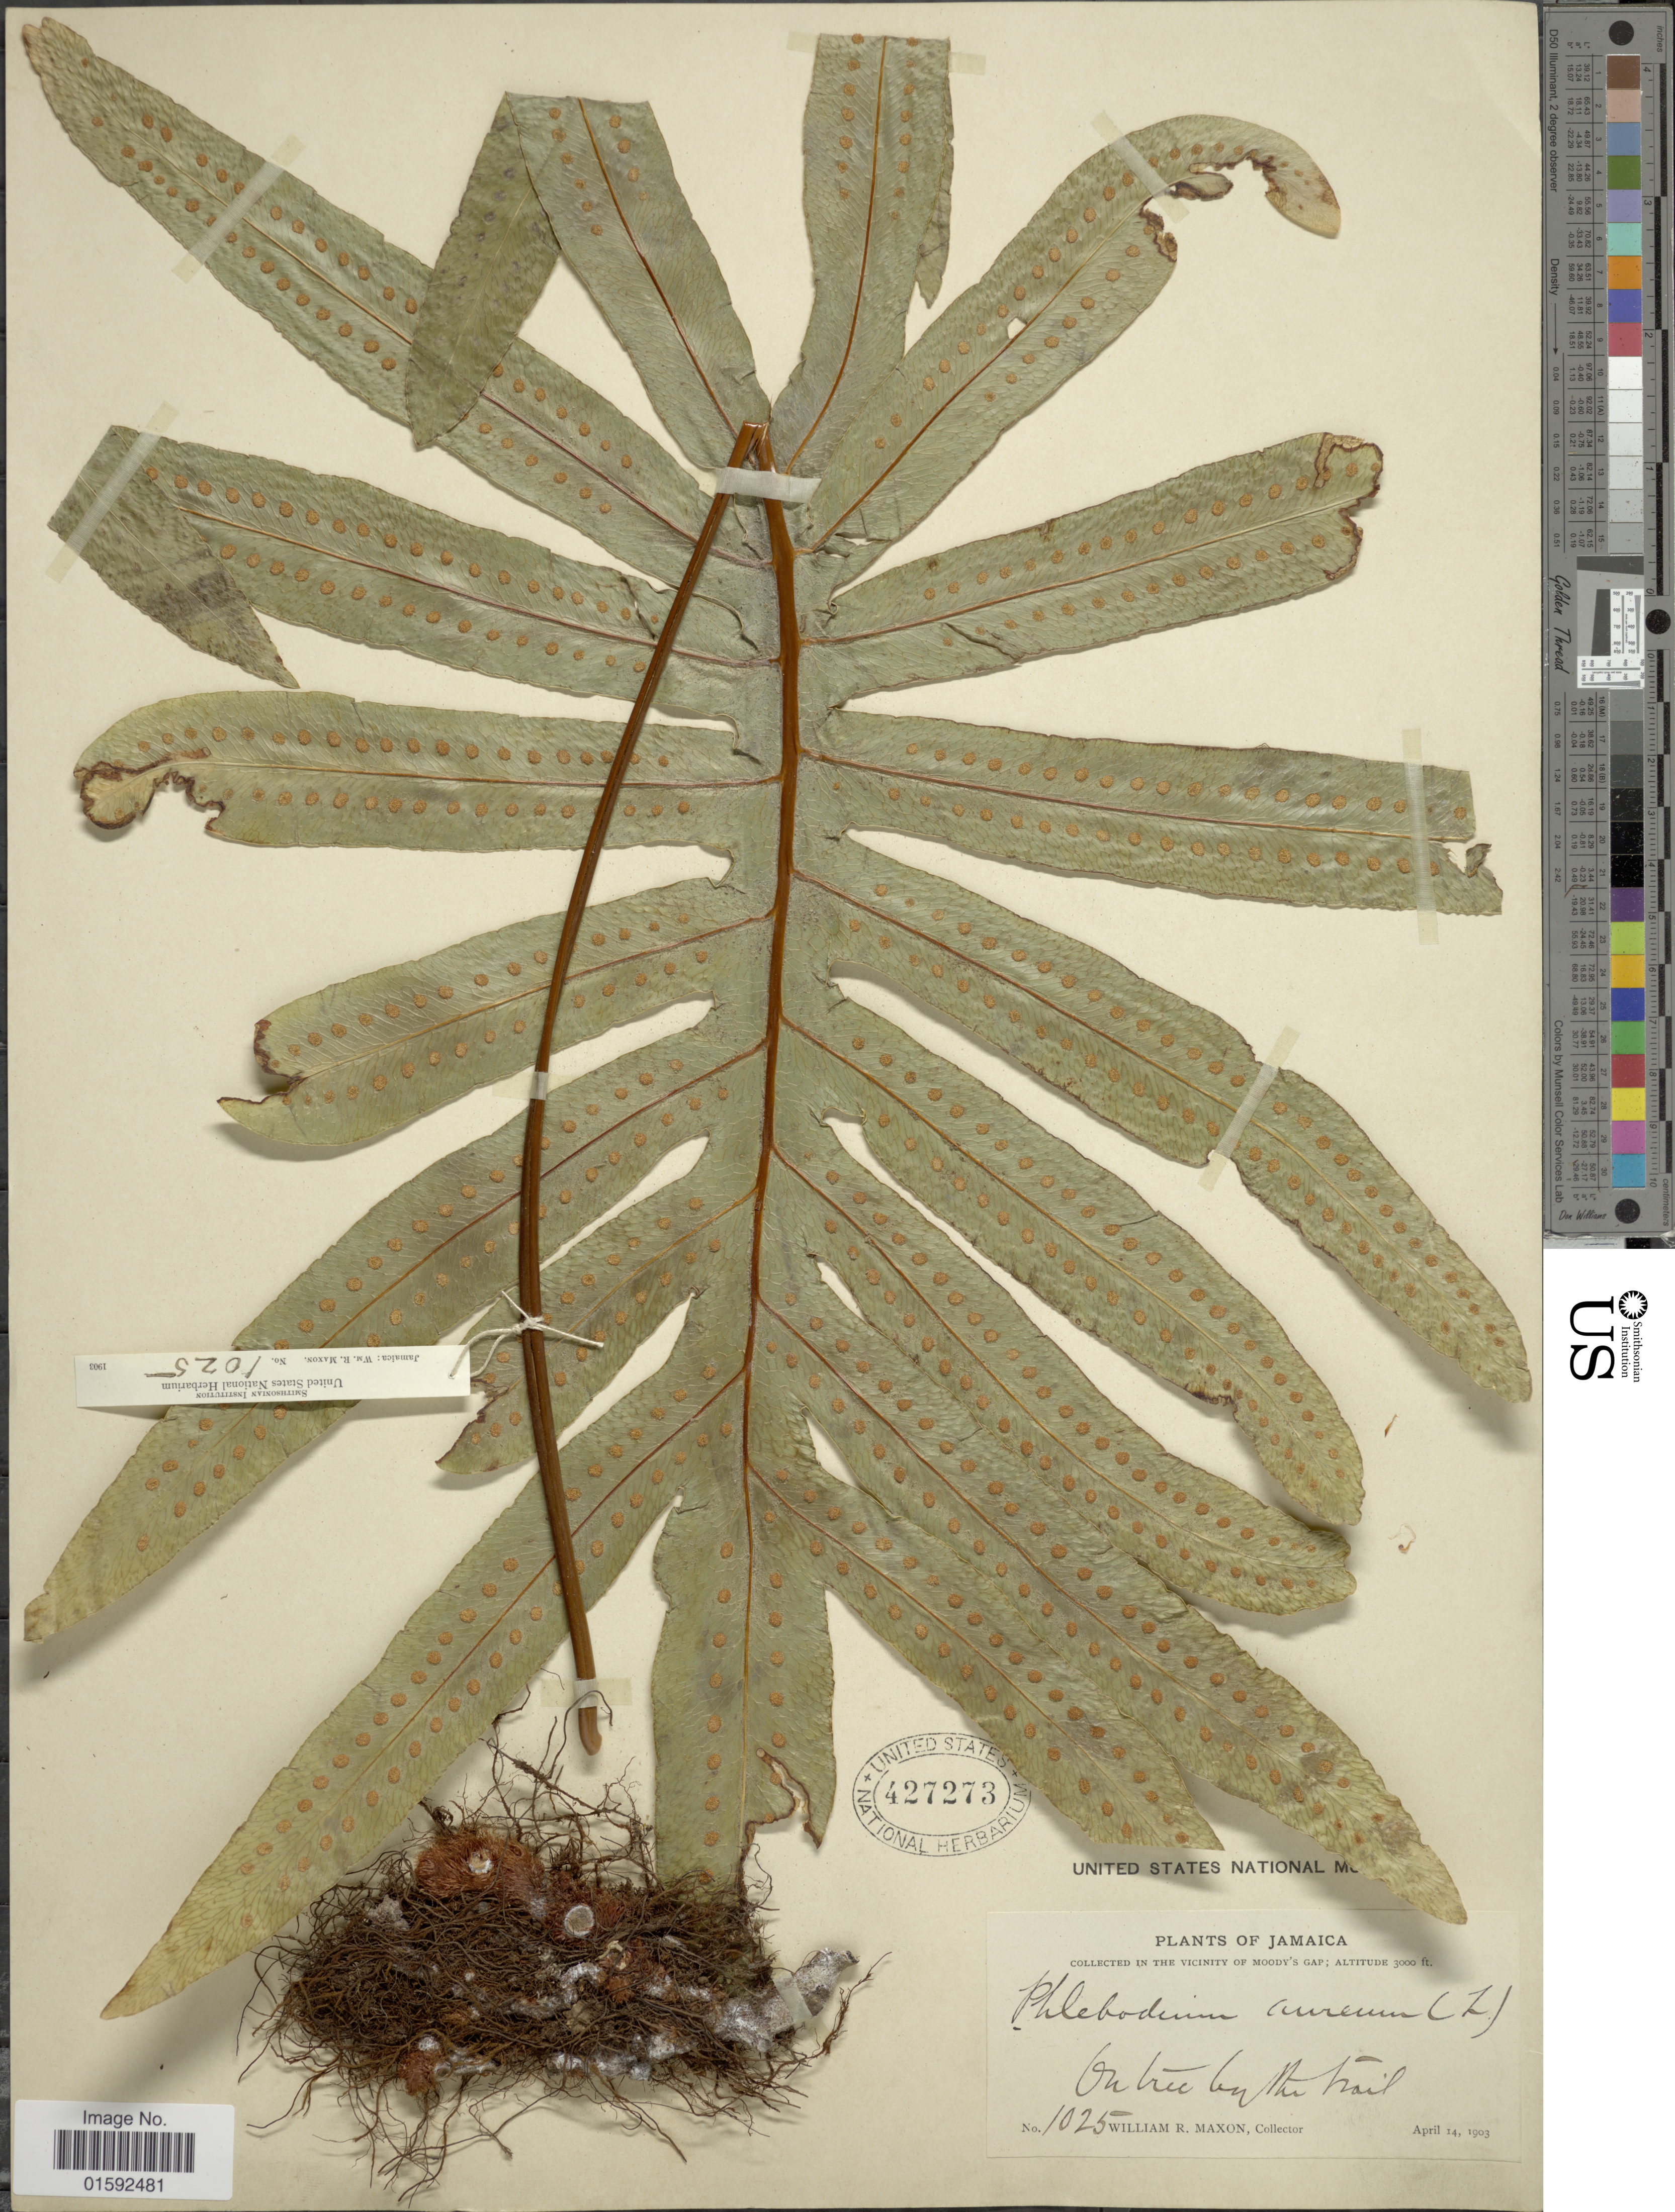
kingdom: Plantae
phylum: Tracheophyta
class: Polypodiopsida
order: Polypodiales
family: Polypodiaceae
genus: Phlebodium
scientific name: Phlebodium pseudoaureum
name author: (Cav.) Lellinger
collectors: W. R. Maxon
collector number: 1025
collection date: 1903-04-14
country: Jamaica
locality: Jamaica, in the vicinity of Moody's Gap.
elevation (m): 914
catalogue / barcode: US 427273